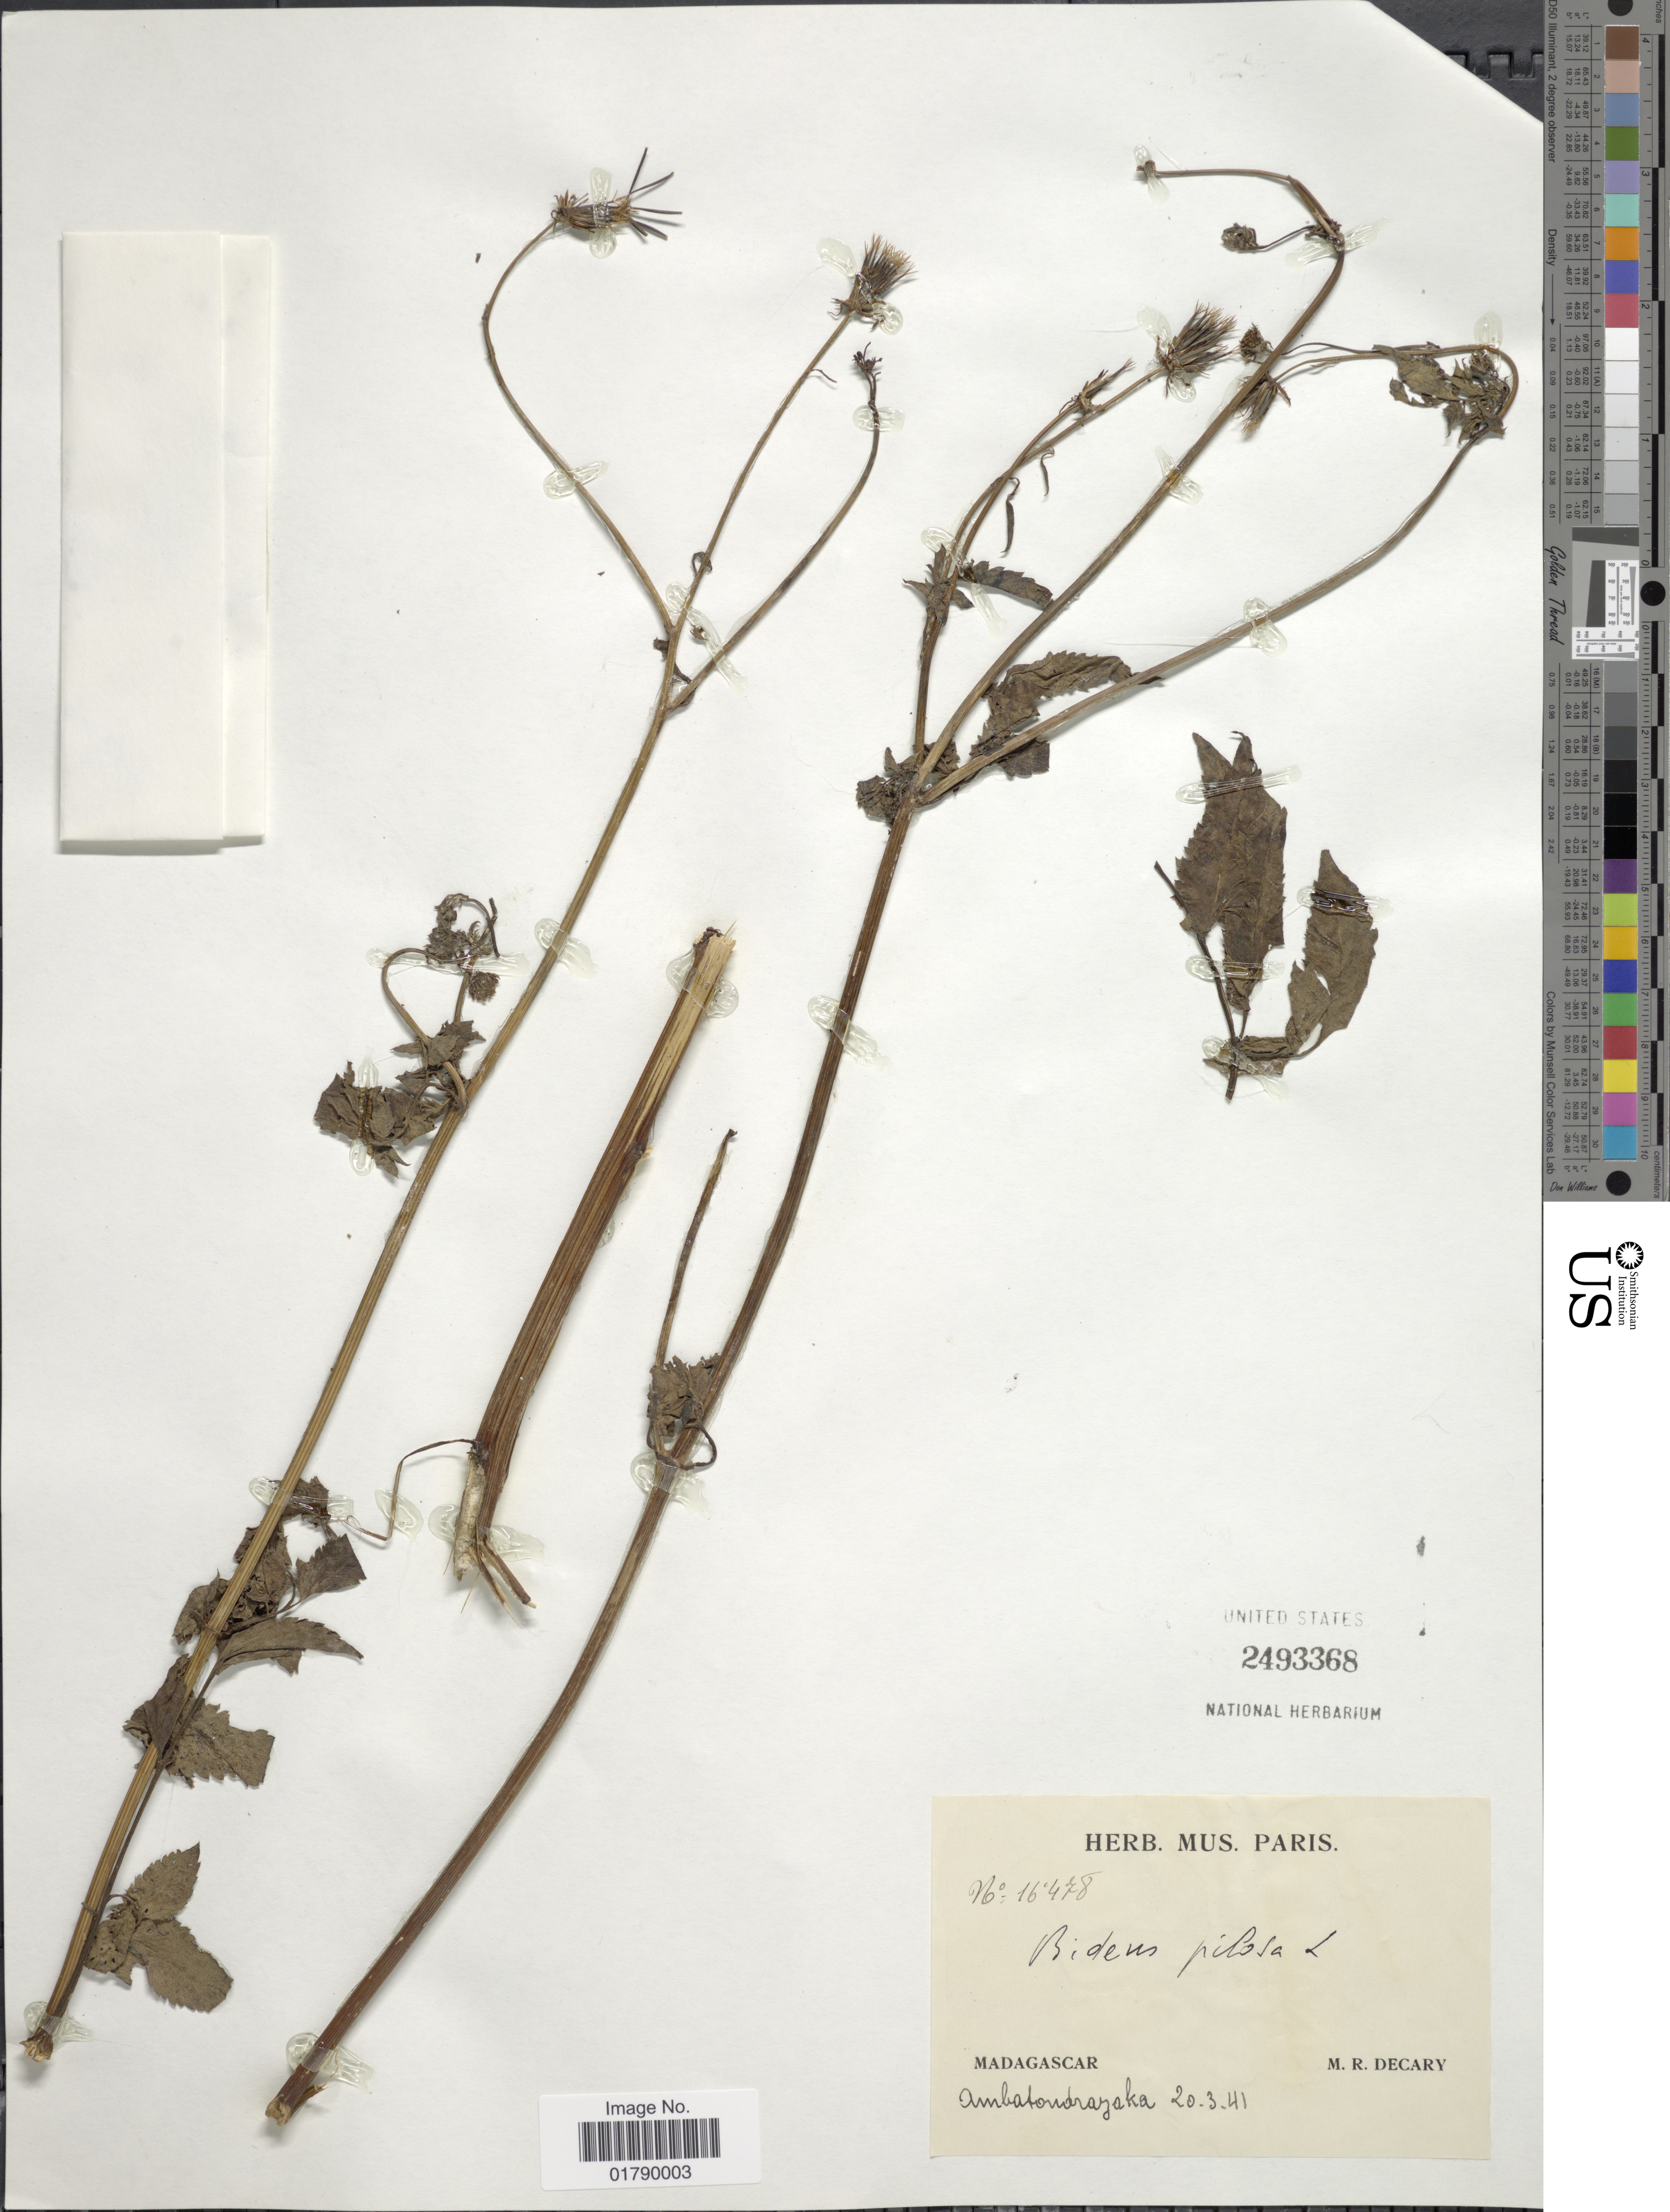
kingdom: Plantae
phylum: Tracheophyta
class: Magnoliopsida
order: Asterales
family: Asteraceae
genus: Bidens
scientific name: Bidens pilosa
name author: L.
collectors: R. Decary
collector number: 16478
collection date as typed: Transcribed d/m/y: 20/3/41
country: Madagascar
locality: Ambatondrazaka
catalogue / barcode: US 2493368